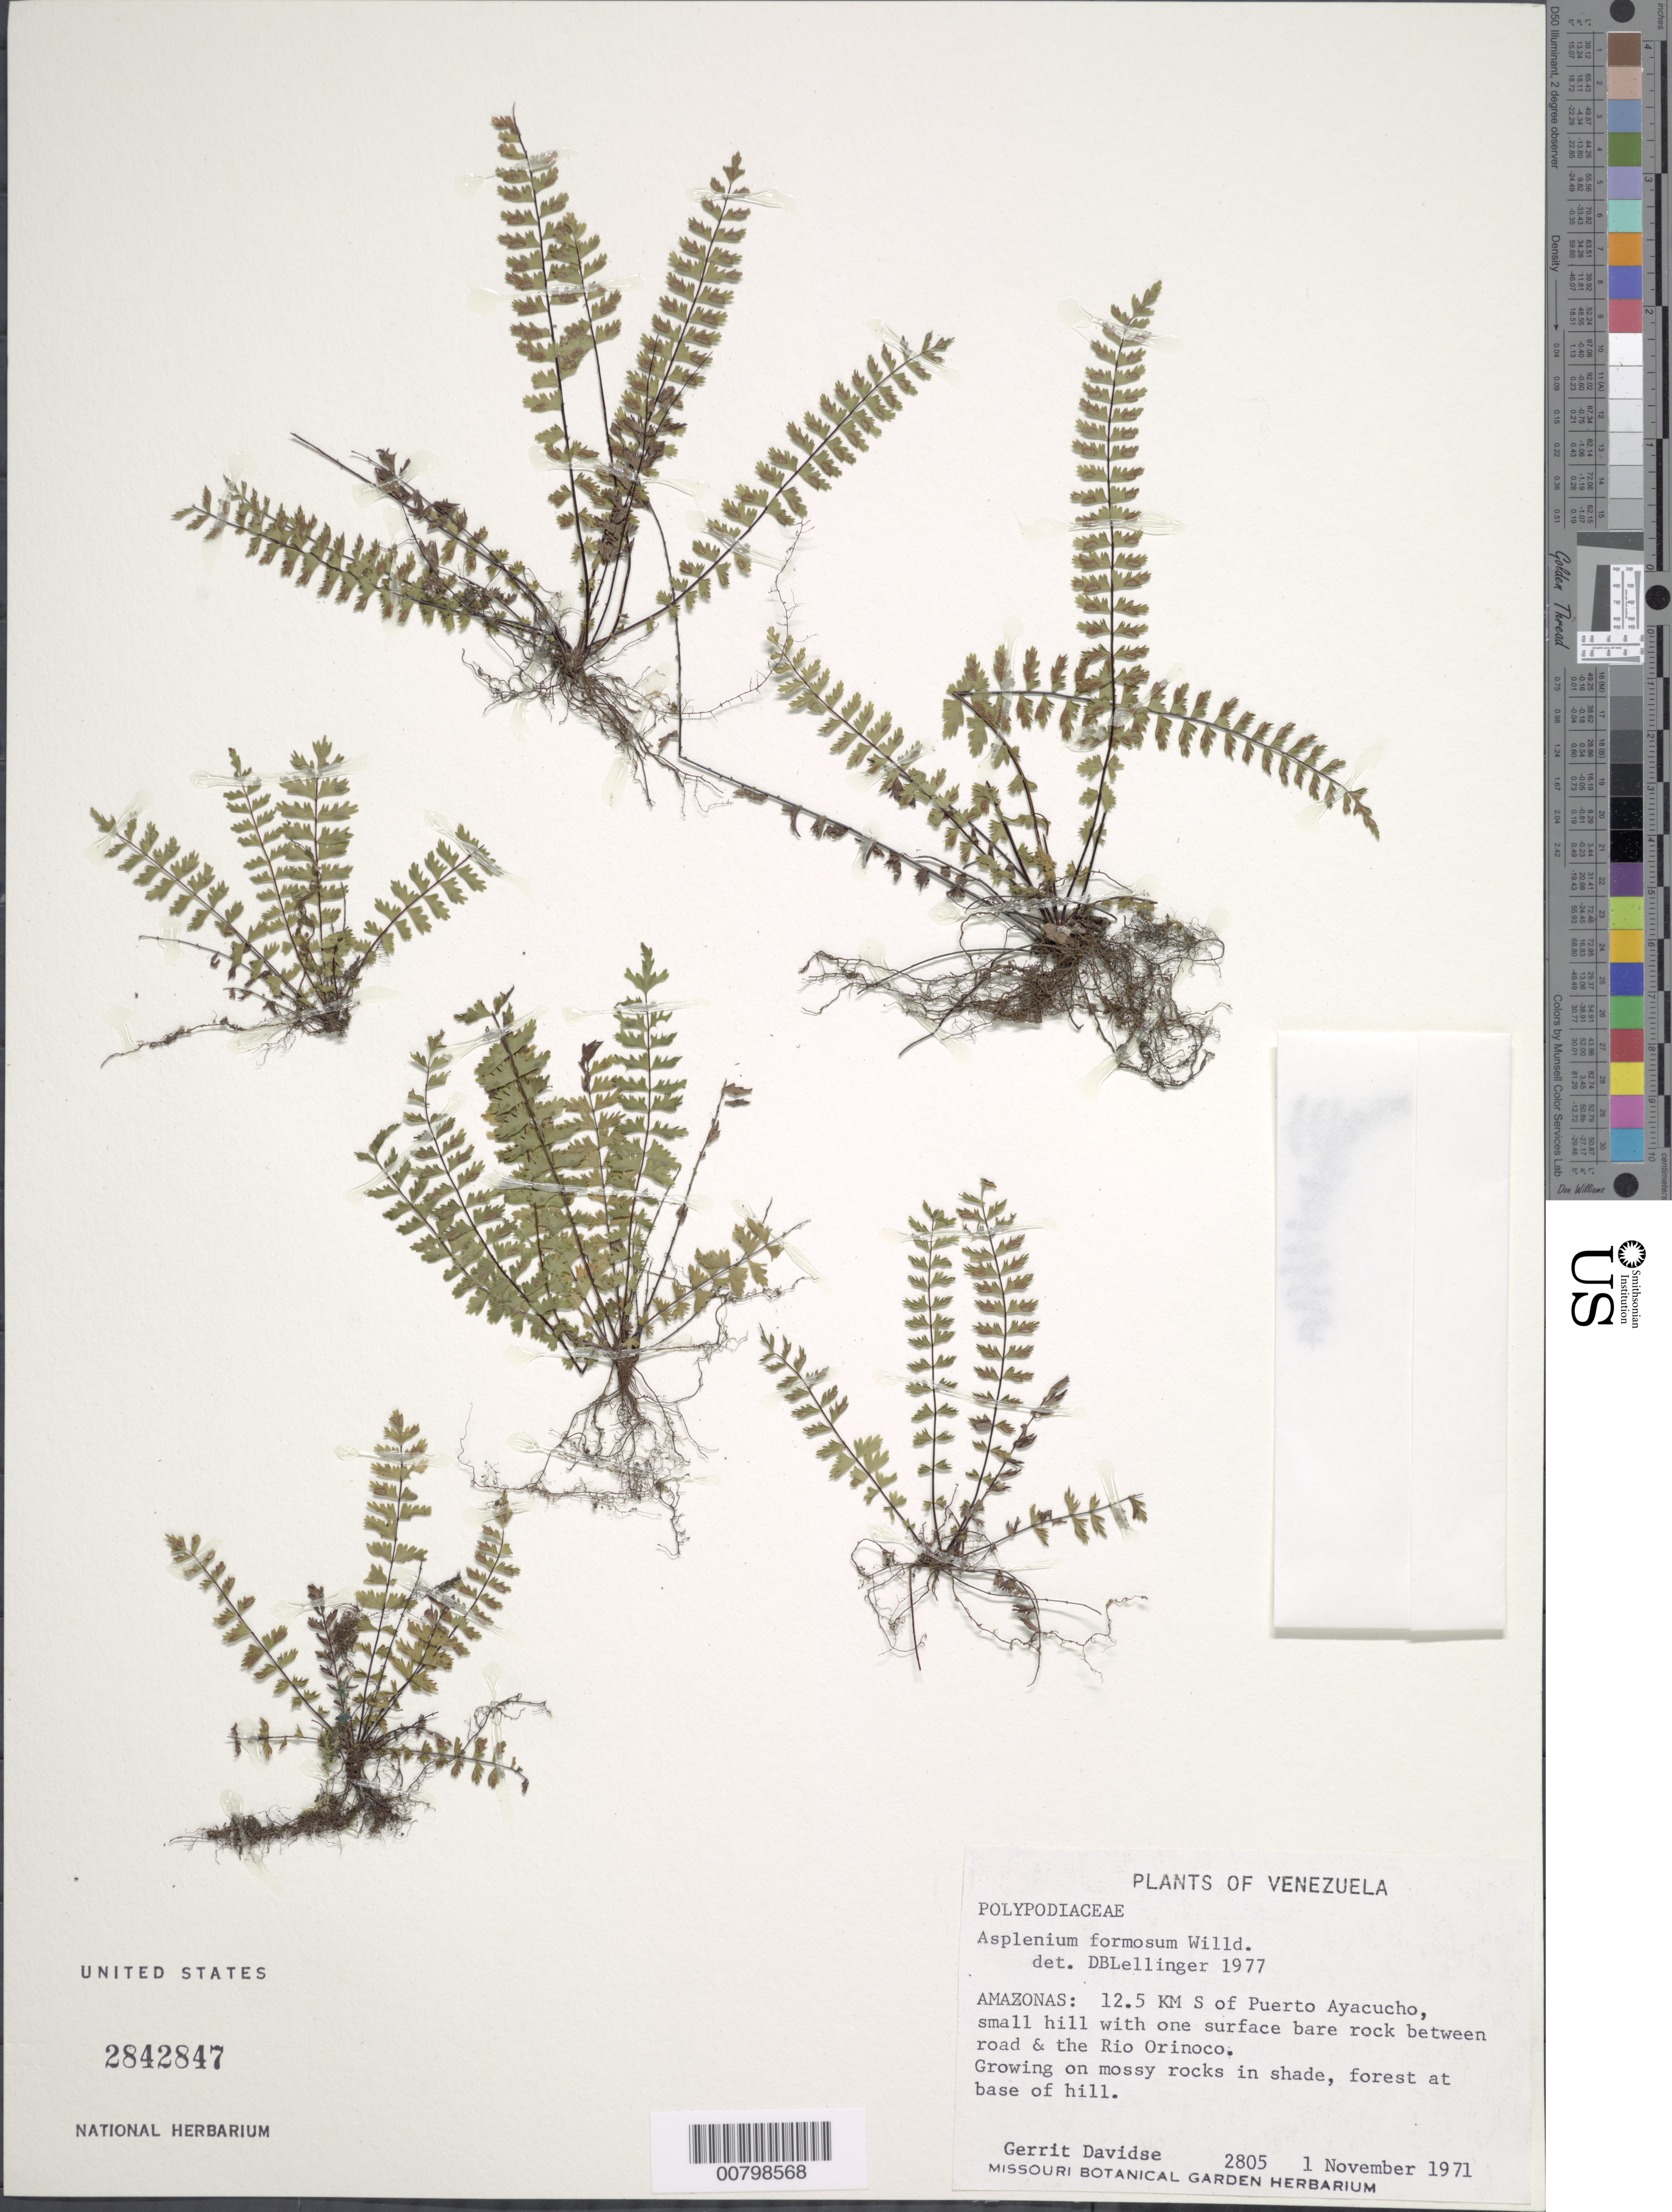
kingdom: Plantae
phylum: Tracheophyta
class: Polypodiopsida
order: Polypodiales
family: Aspleniaceae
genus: Asplenium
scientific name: Asplenium formosum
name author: Willd.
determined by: Lellinger, David B., (BOT), Smithsonian Institution - National Museum of Natural History (UNITED STATES)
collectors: G. Davidse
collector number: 2805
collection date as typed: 1-Nov-71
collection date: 1971-11-01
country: Venezuela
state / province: Amazonas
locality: Puerto Ayacucho, 12.5 km S of; Río Orinoco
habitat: Small hill with one surface bare rock between road and river; growing on mossy rock in shade, forest at base of hill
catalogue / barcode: US 2842847